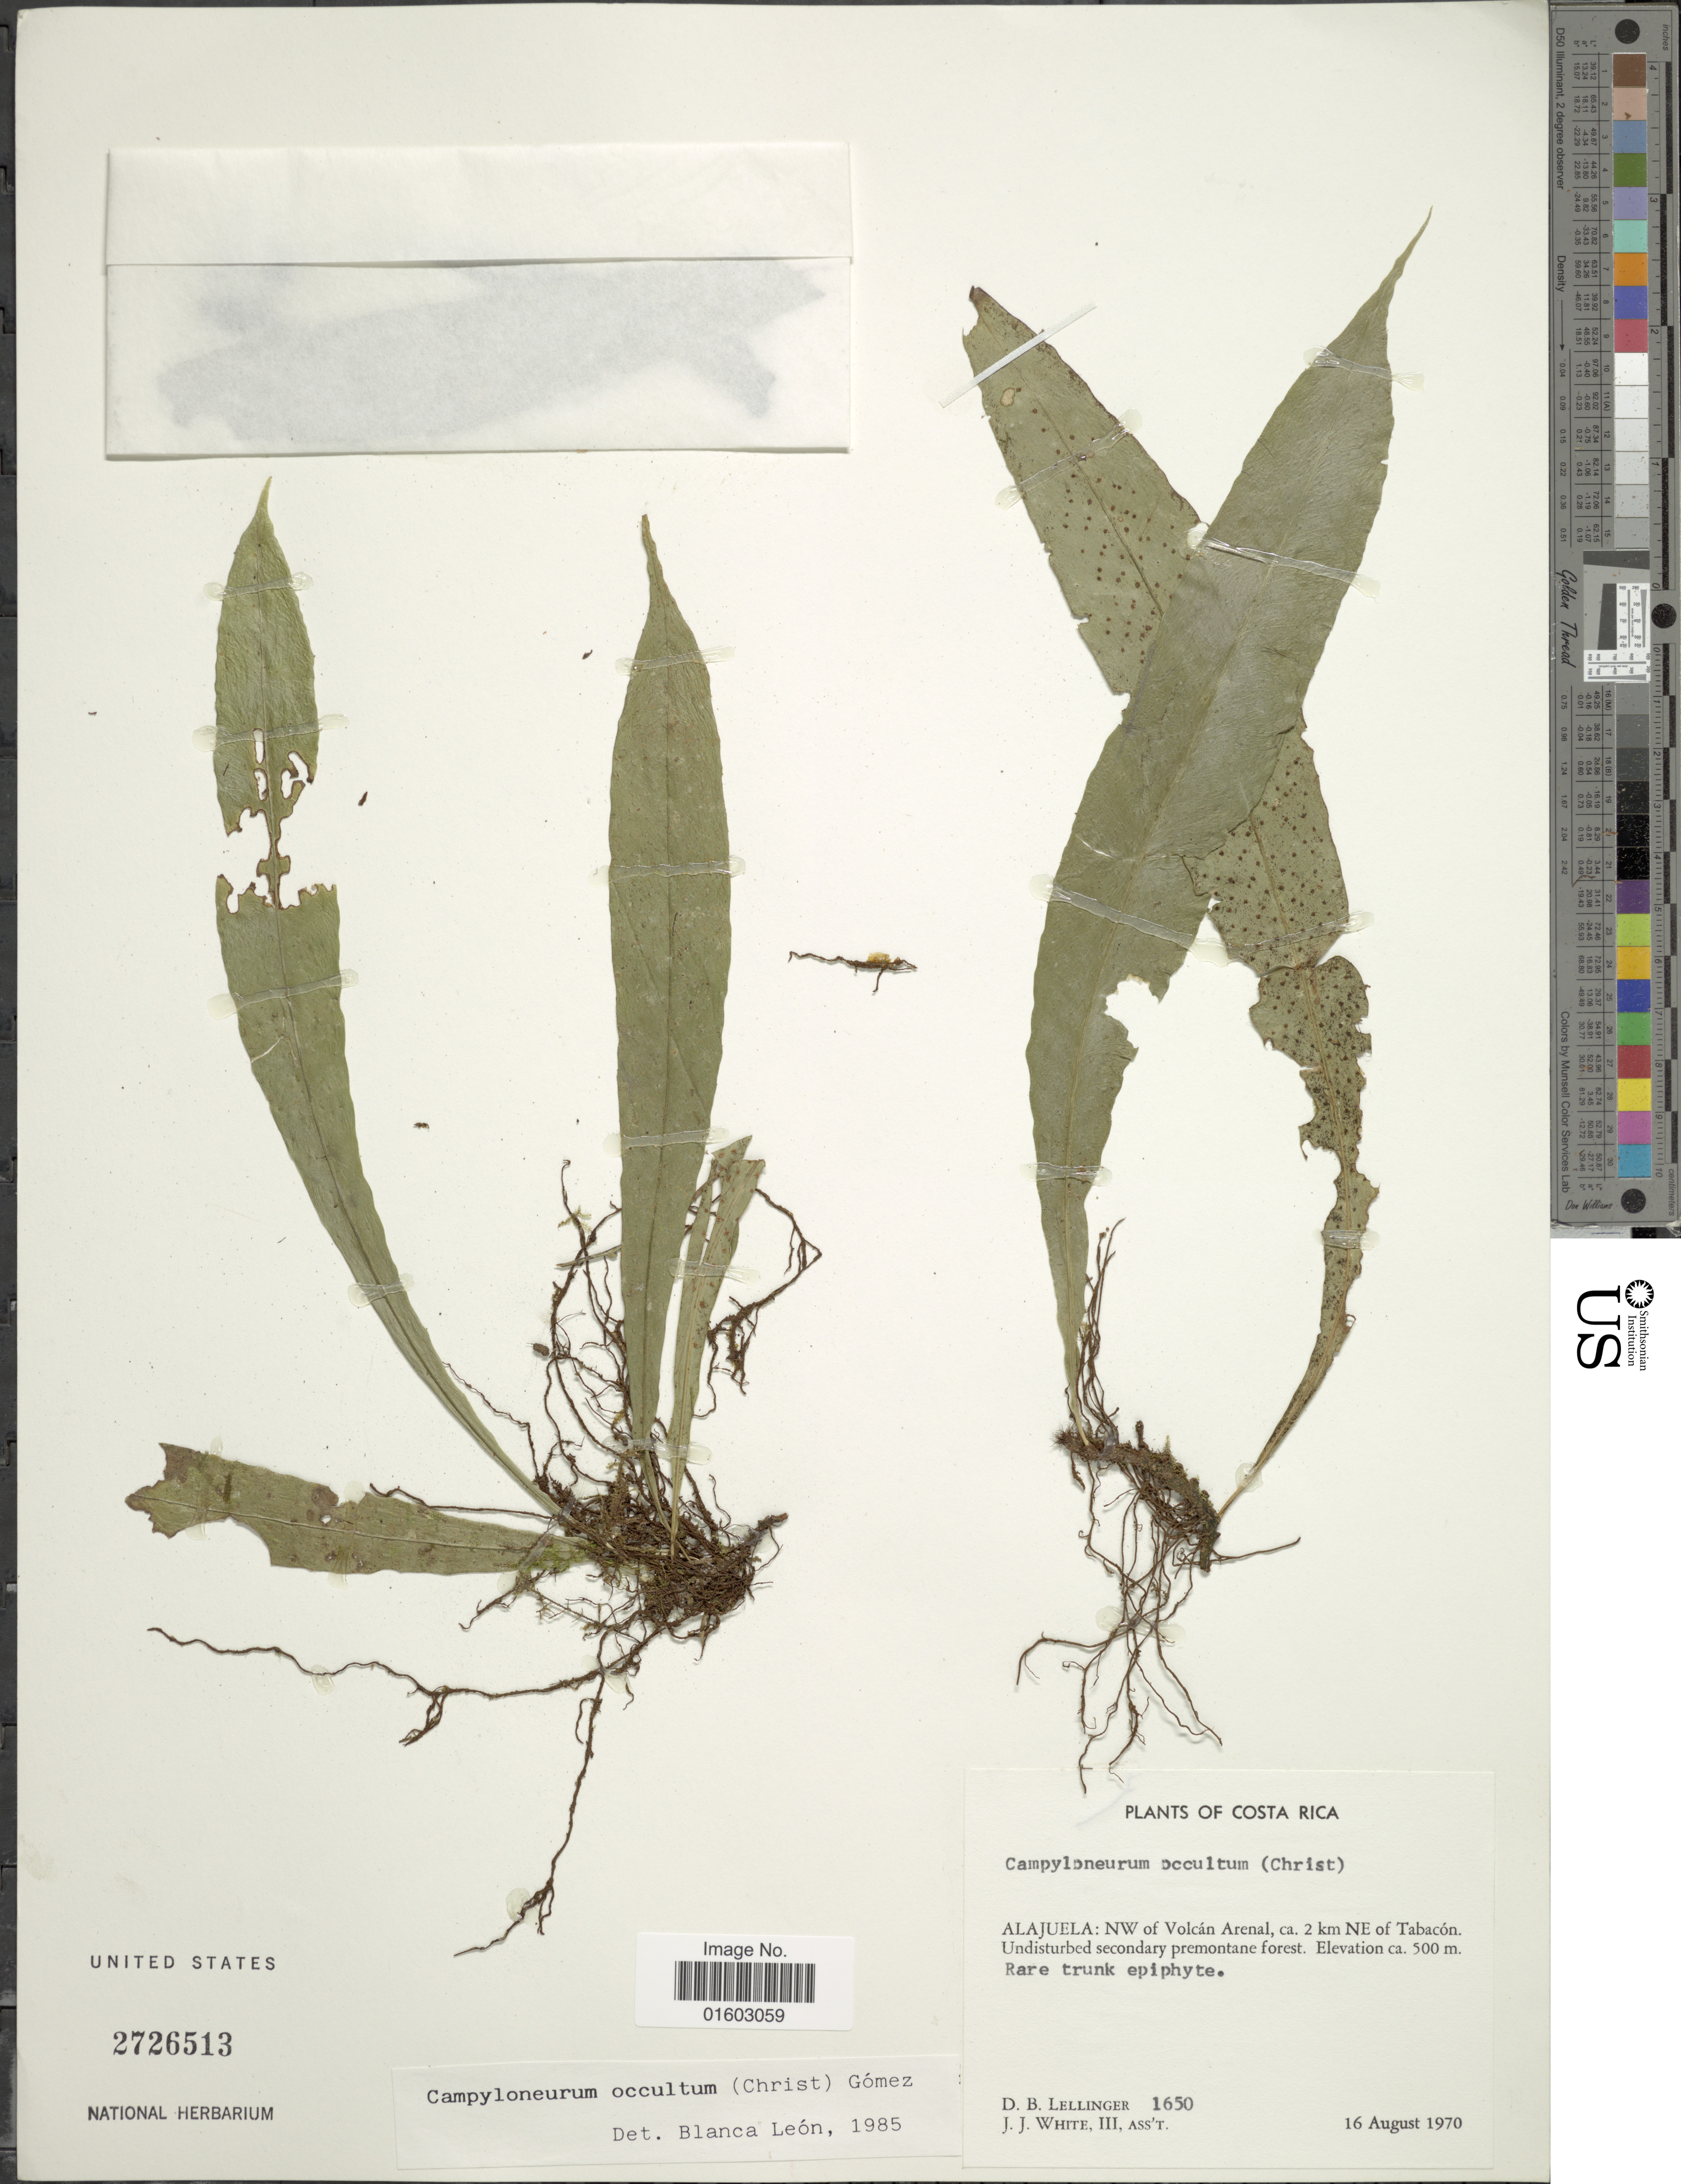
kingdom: Plantae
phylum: Tracheophyta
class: Polypodiopsida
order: Polypodiales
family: Polypodiaceae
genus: Campyloneurum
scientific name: Campyloneurum occultum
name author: (Christ) M. Mey. ex Lellinger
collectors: D. B. Lellinger & J. J. White III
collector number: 1650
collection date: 1970-08-16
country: Costa Rica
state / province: Alajuela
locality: NW of Volcan Arenal, 2 km NE of Tabacon.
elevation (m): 500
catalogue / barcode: US 2726513